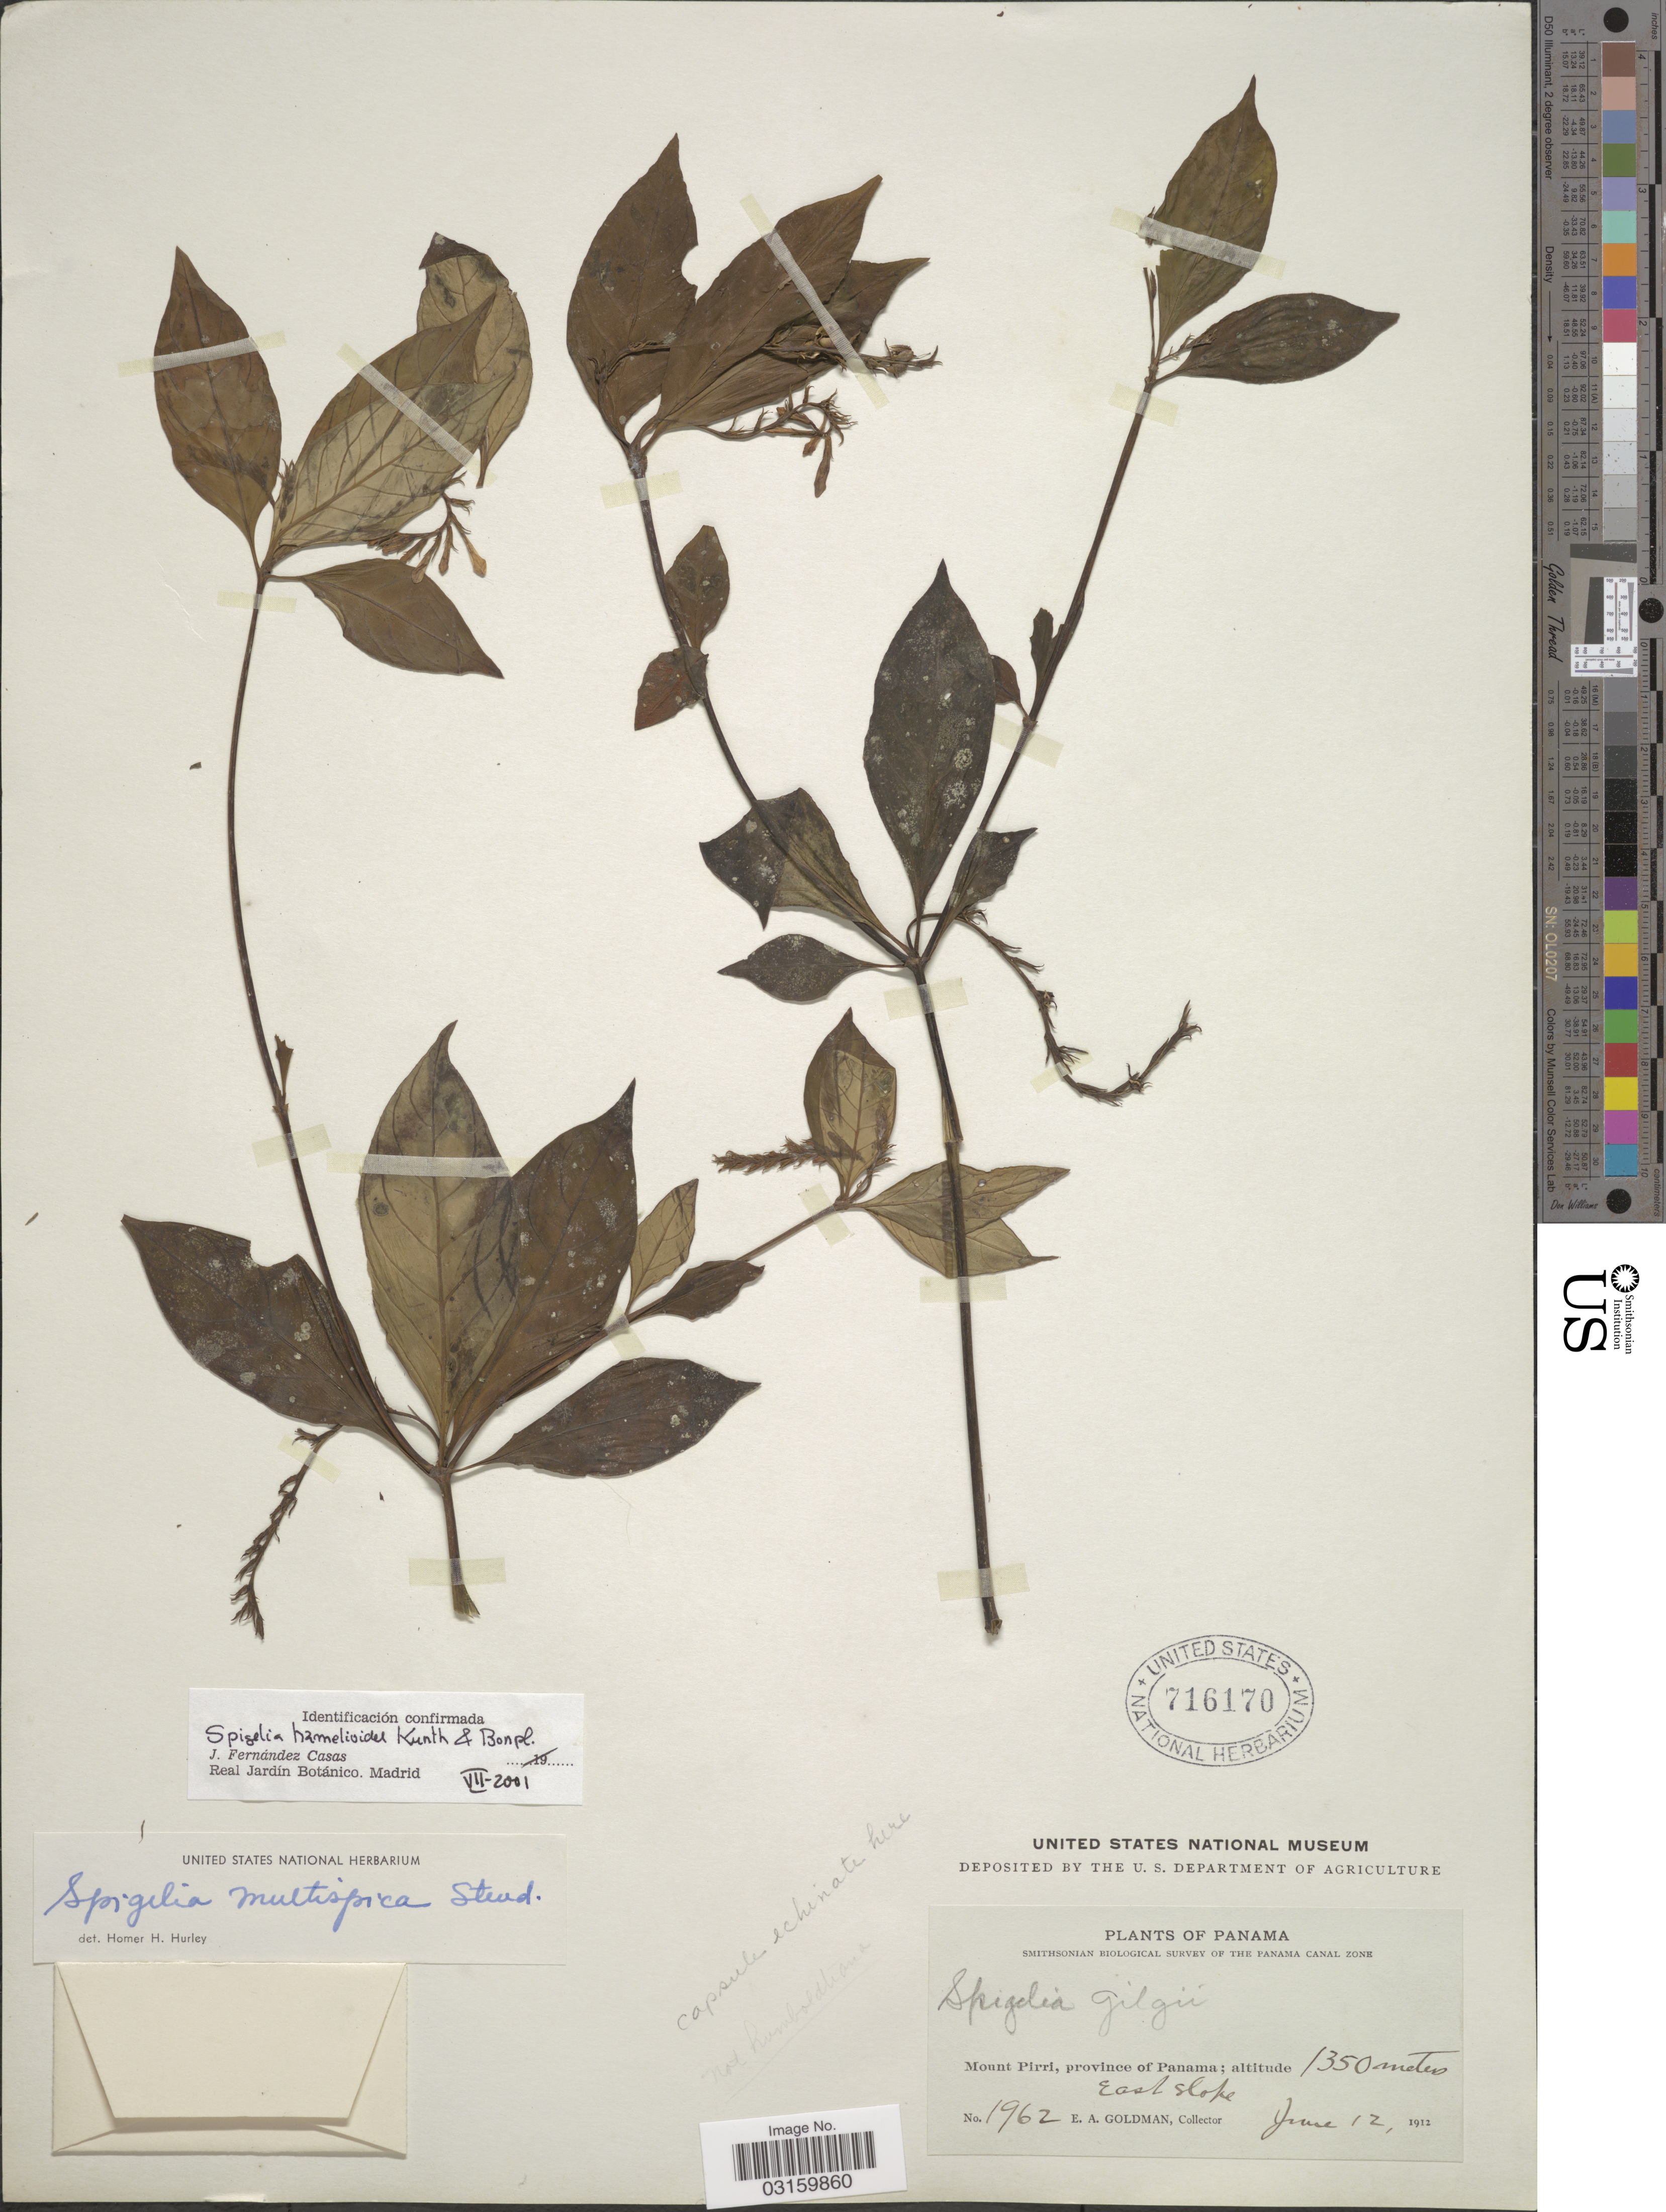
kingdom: Plantae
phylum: Tracheophyta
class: Magnoliopsida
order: Gentianales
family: Loganiaceae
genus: Spigelia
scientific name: Spigelia multispica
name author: Steud.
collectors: E. A. Goldman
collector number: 1962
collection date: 1912-06-12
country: Panama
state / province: Panamá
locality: Mount Pirri, province of Panama, East slope.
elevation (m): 1350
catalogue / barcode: US 716170